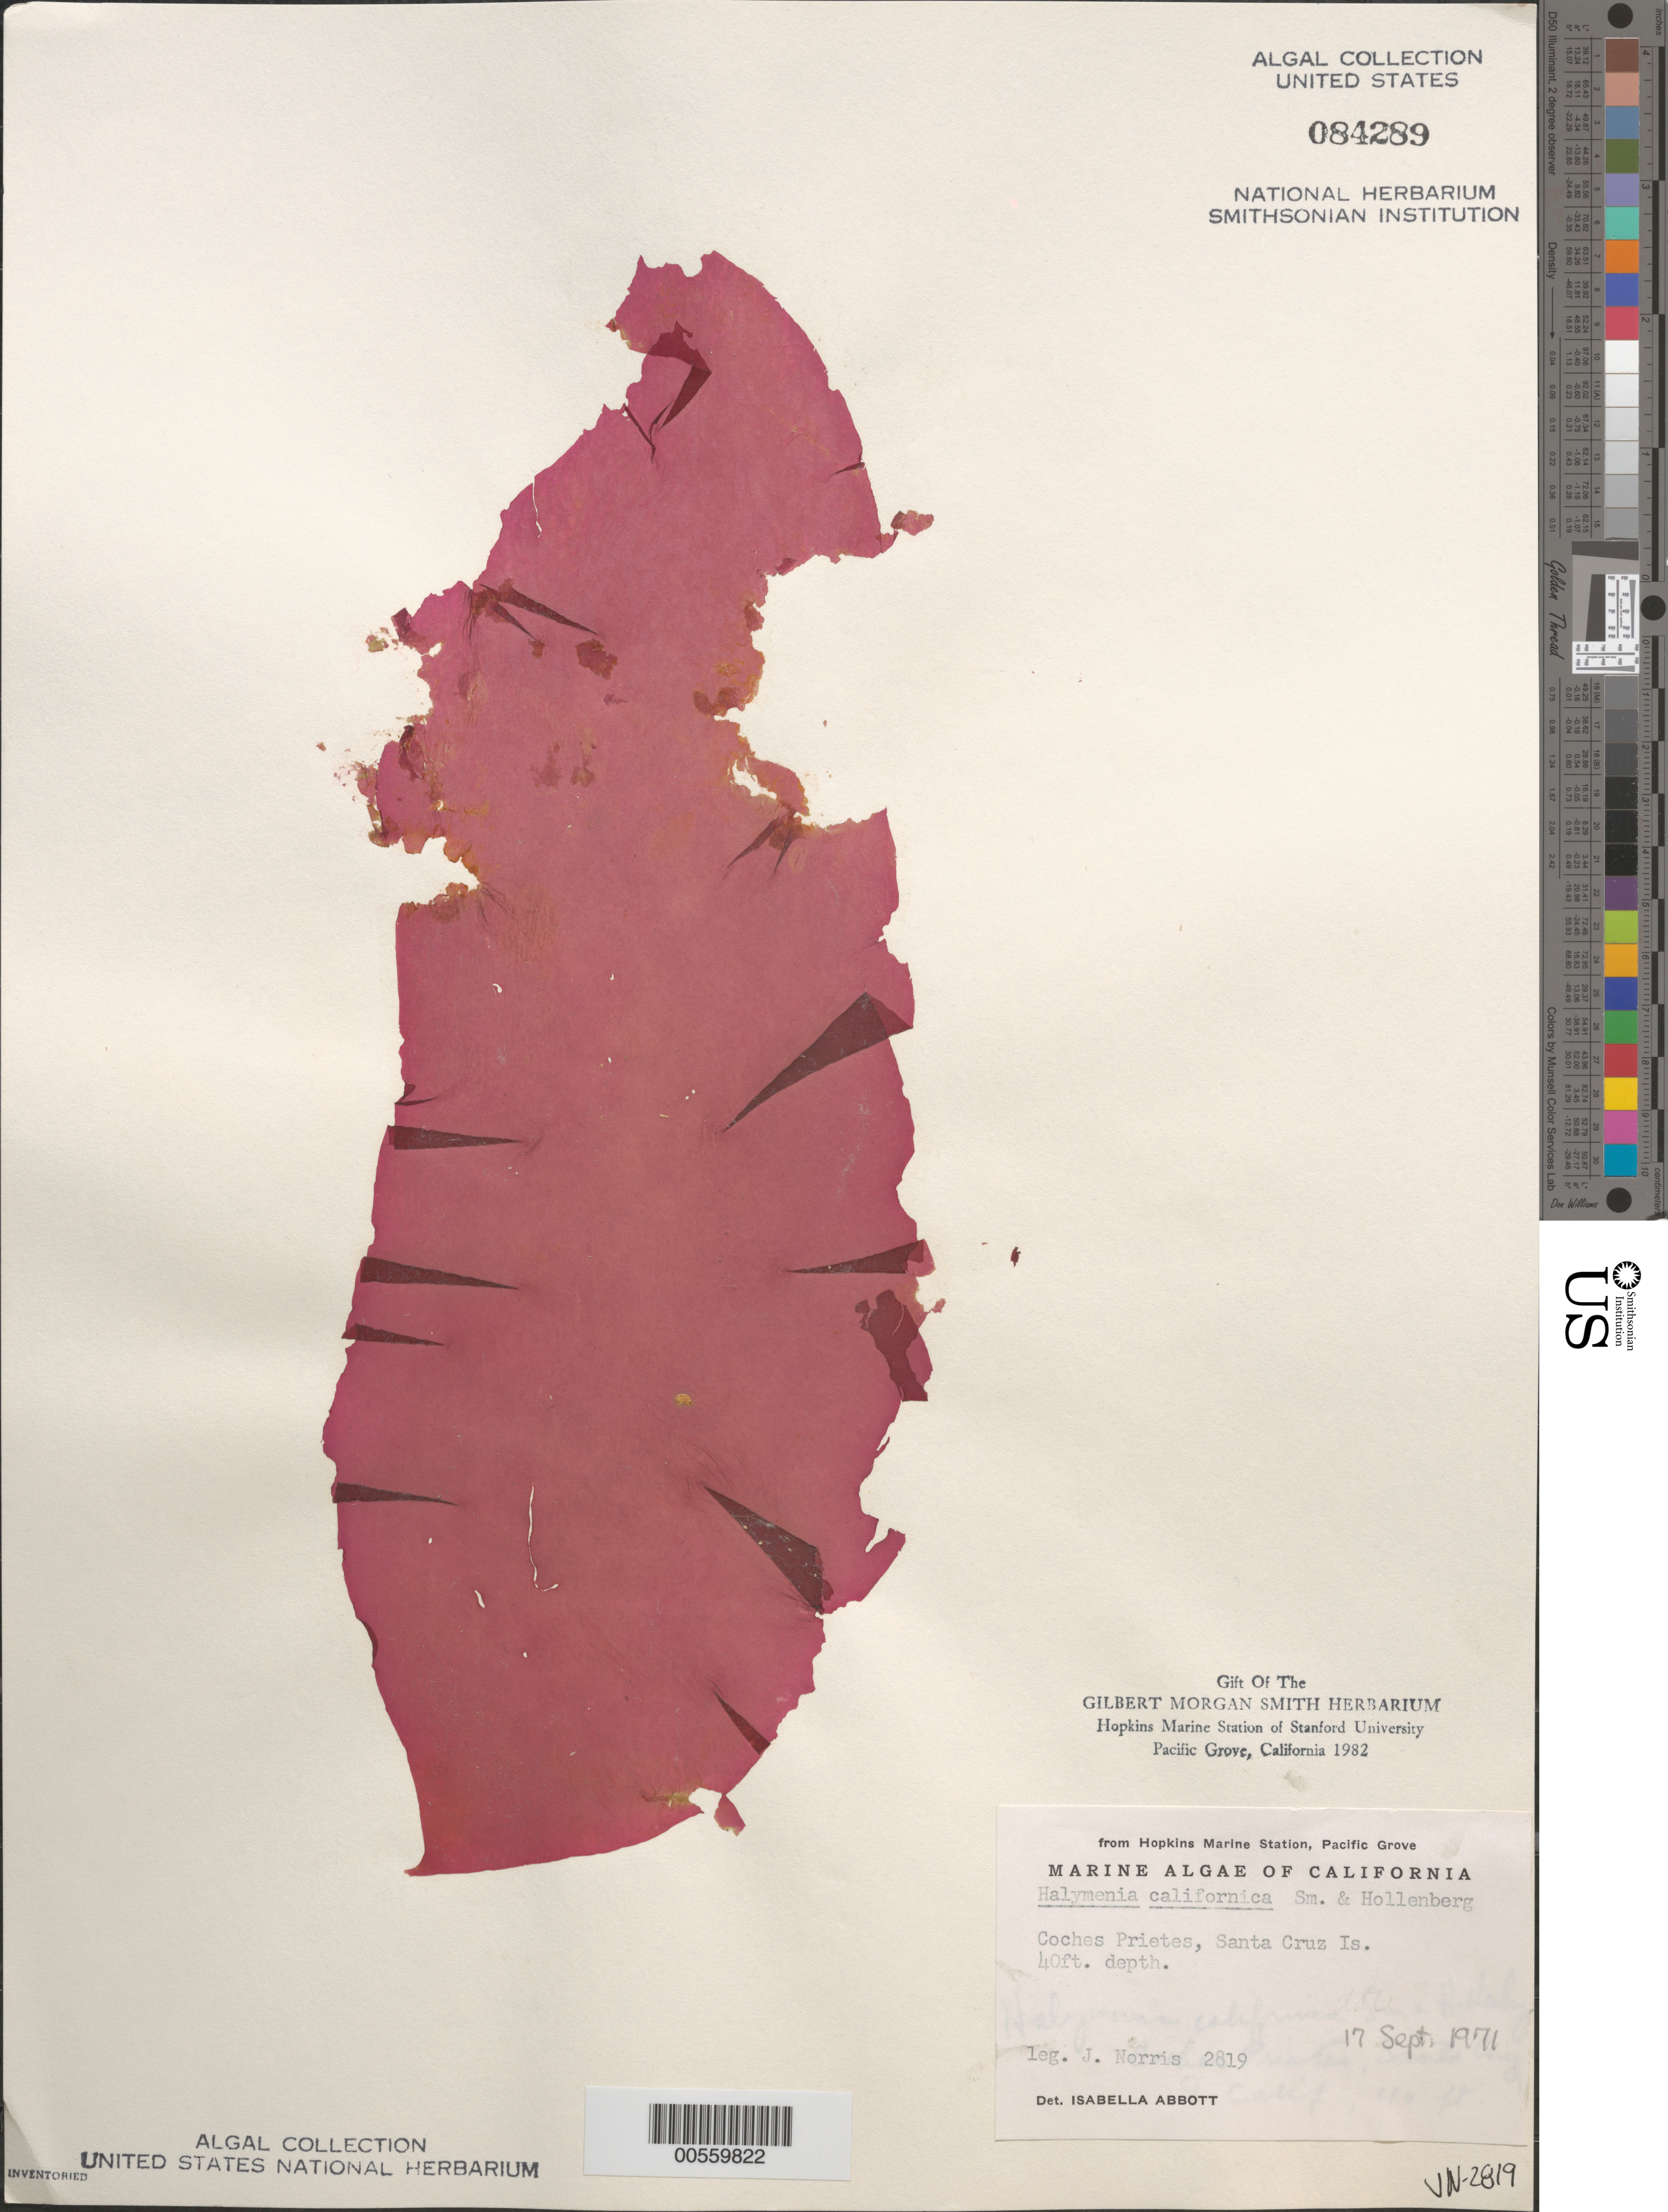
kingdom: Plantae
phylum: Rhodophyta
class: Florideophyceae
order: Halymeniales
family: Halymeniaceae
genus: Halymenia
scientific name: Halymenia californica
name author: G.M. Sm. & Hollenb.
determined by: Abbott, Isabella A.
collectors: J. N. Norris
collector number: JN-2819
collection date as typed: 17 Sep 1971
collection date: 1971-09-17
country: United States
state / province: California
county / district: Santa Barbara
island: Santa Cruz Island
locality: Coches Prietos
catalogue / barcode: US 84289